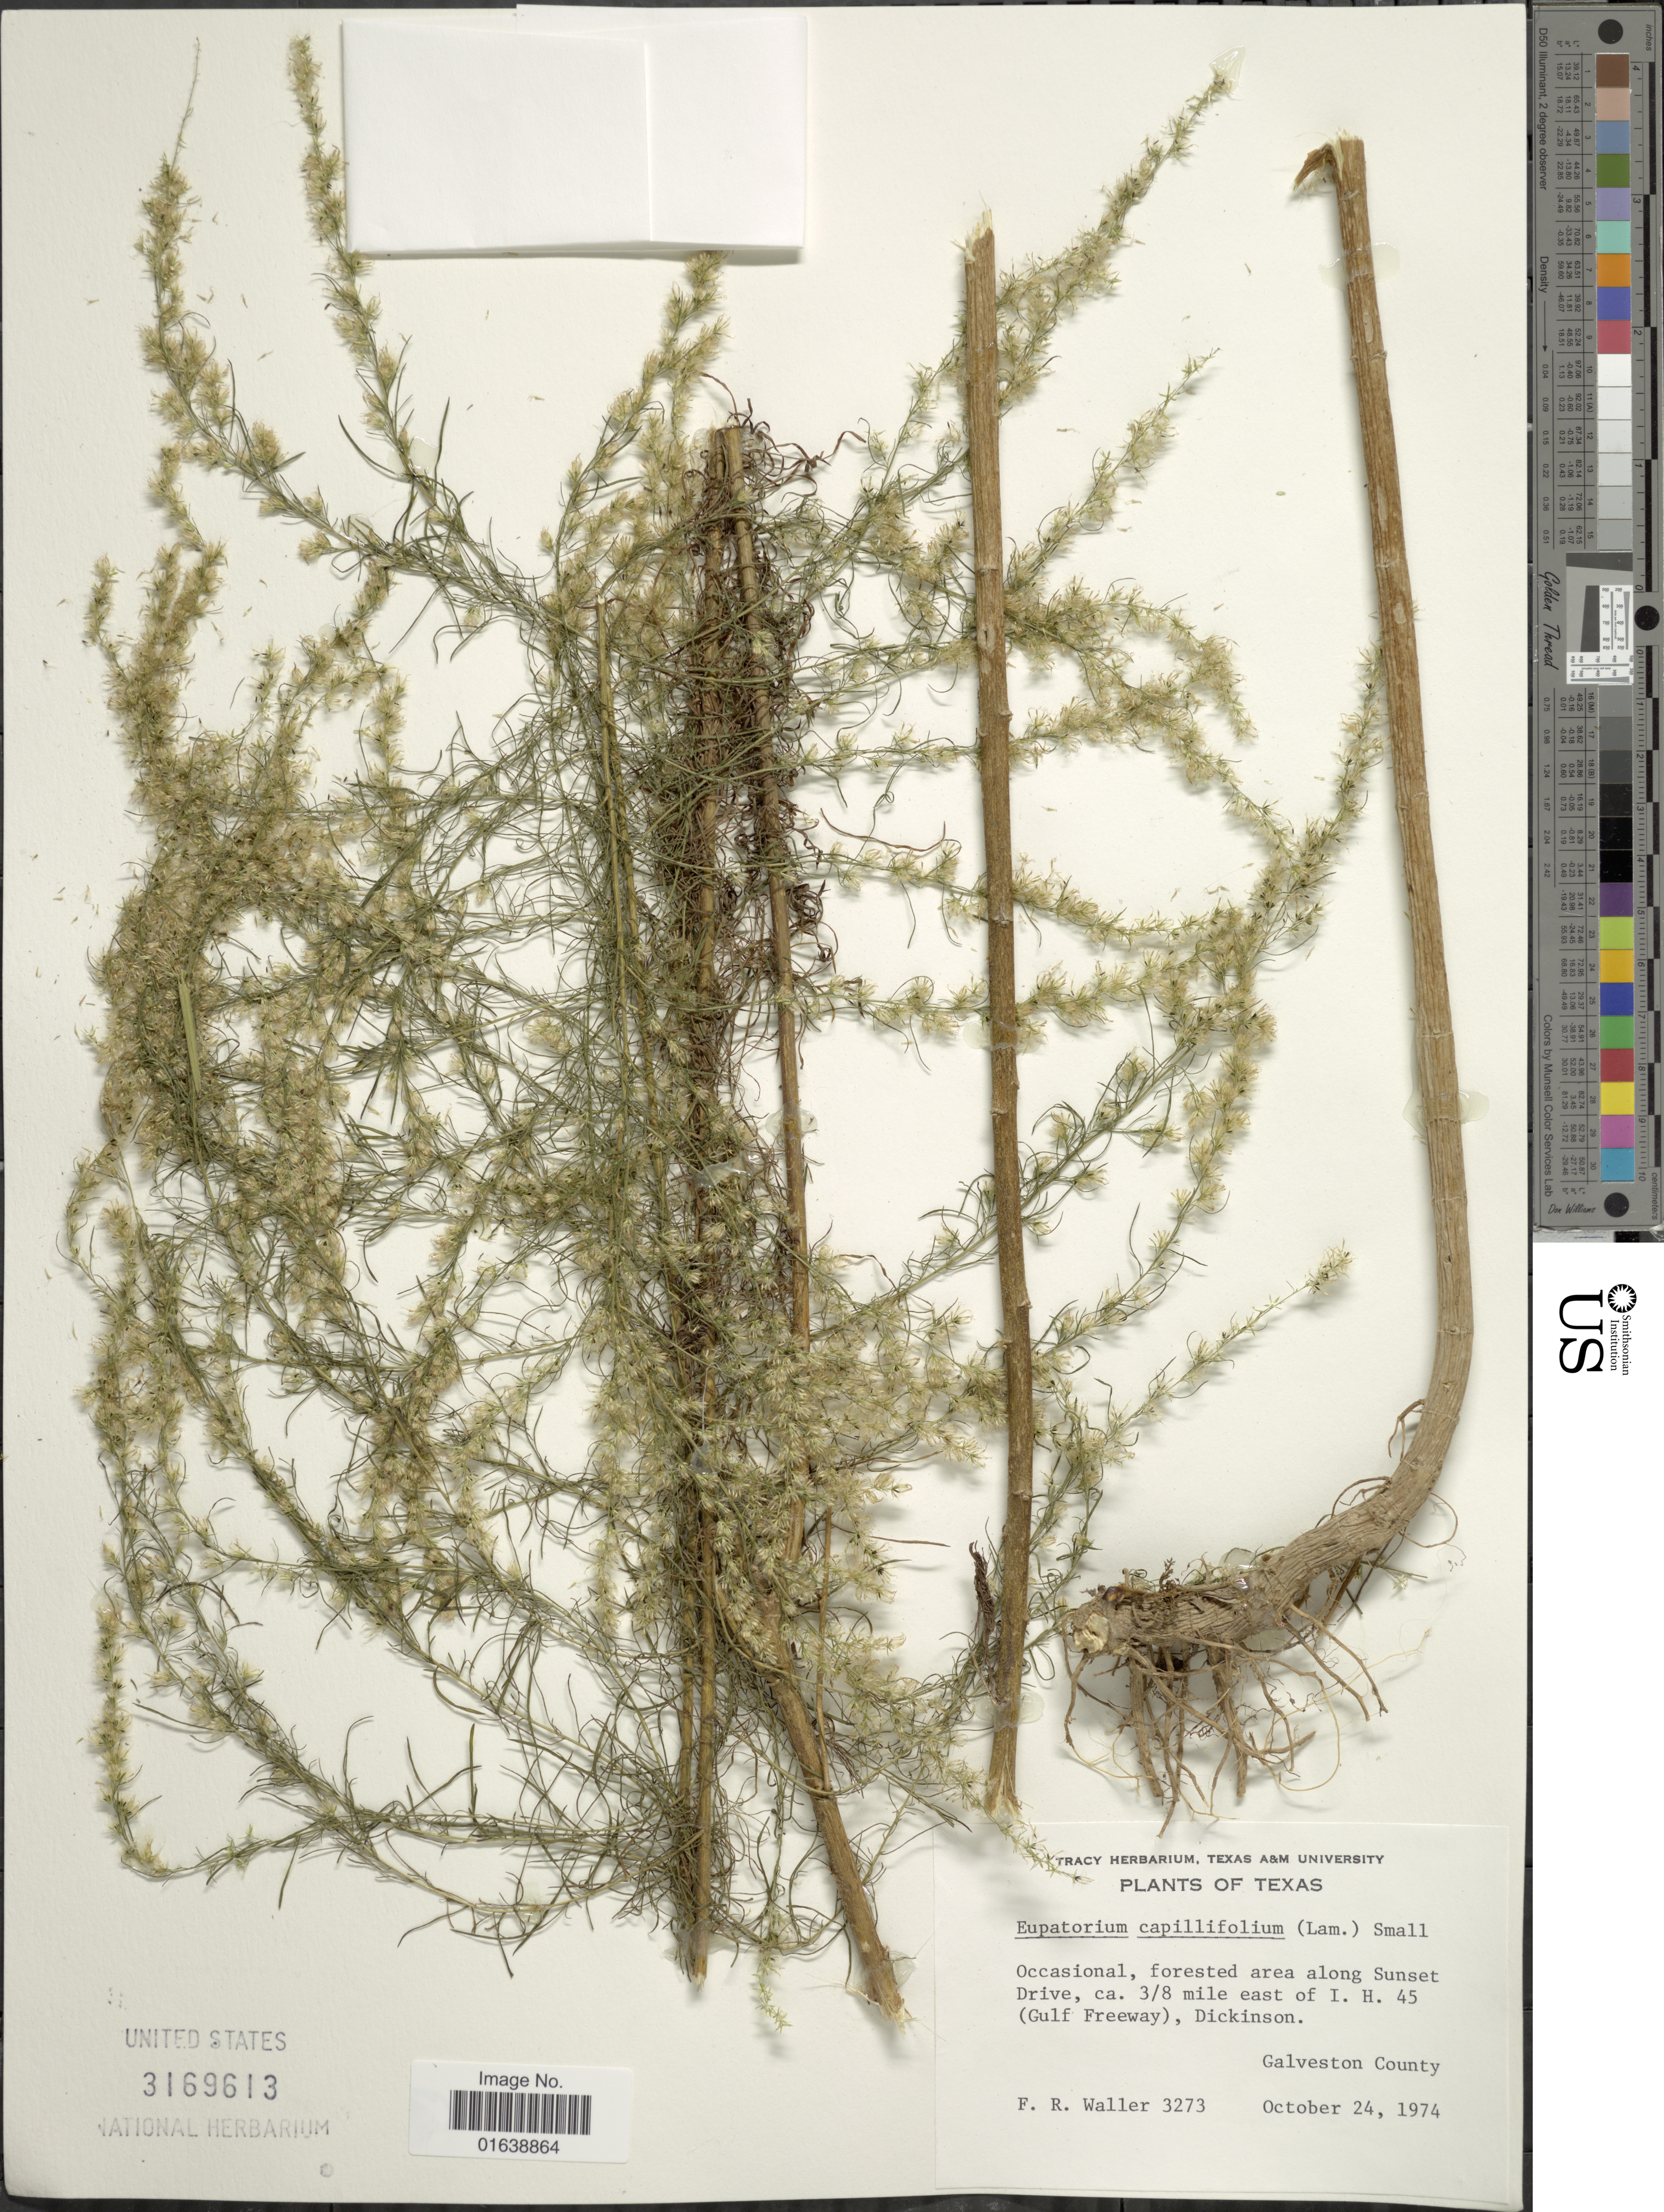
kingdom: Plantae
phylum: Tracheophyta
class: Magnoliopsida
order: Asterales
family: Asteraceae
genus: Eupatorium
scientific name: Eupatorium capillifolium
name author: (Lam.) Small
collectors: F. R. Waller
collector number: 3273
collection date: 1974-10-24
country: United States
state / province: Texas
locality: Texas. Galveston County. forested area along Sunset Deive, ca. 3/8 mile east of I. H. 45 (Gulf Freeway), Dickinson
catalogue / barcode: US 3169613